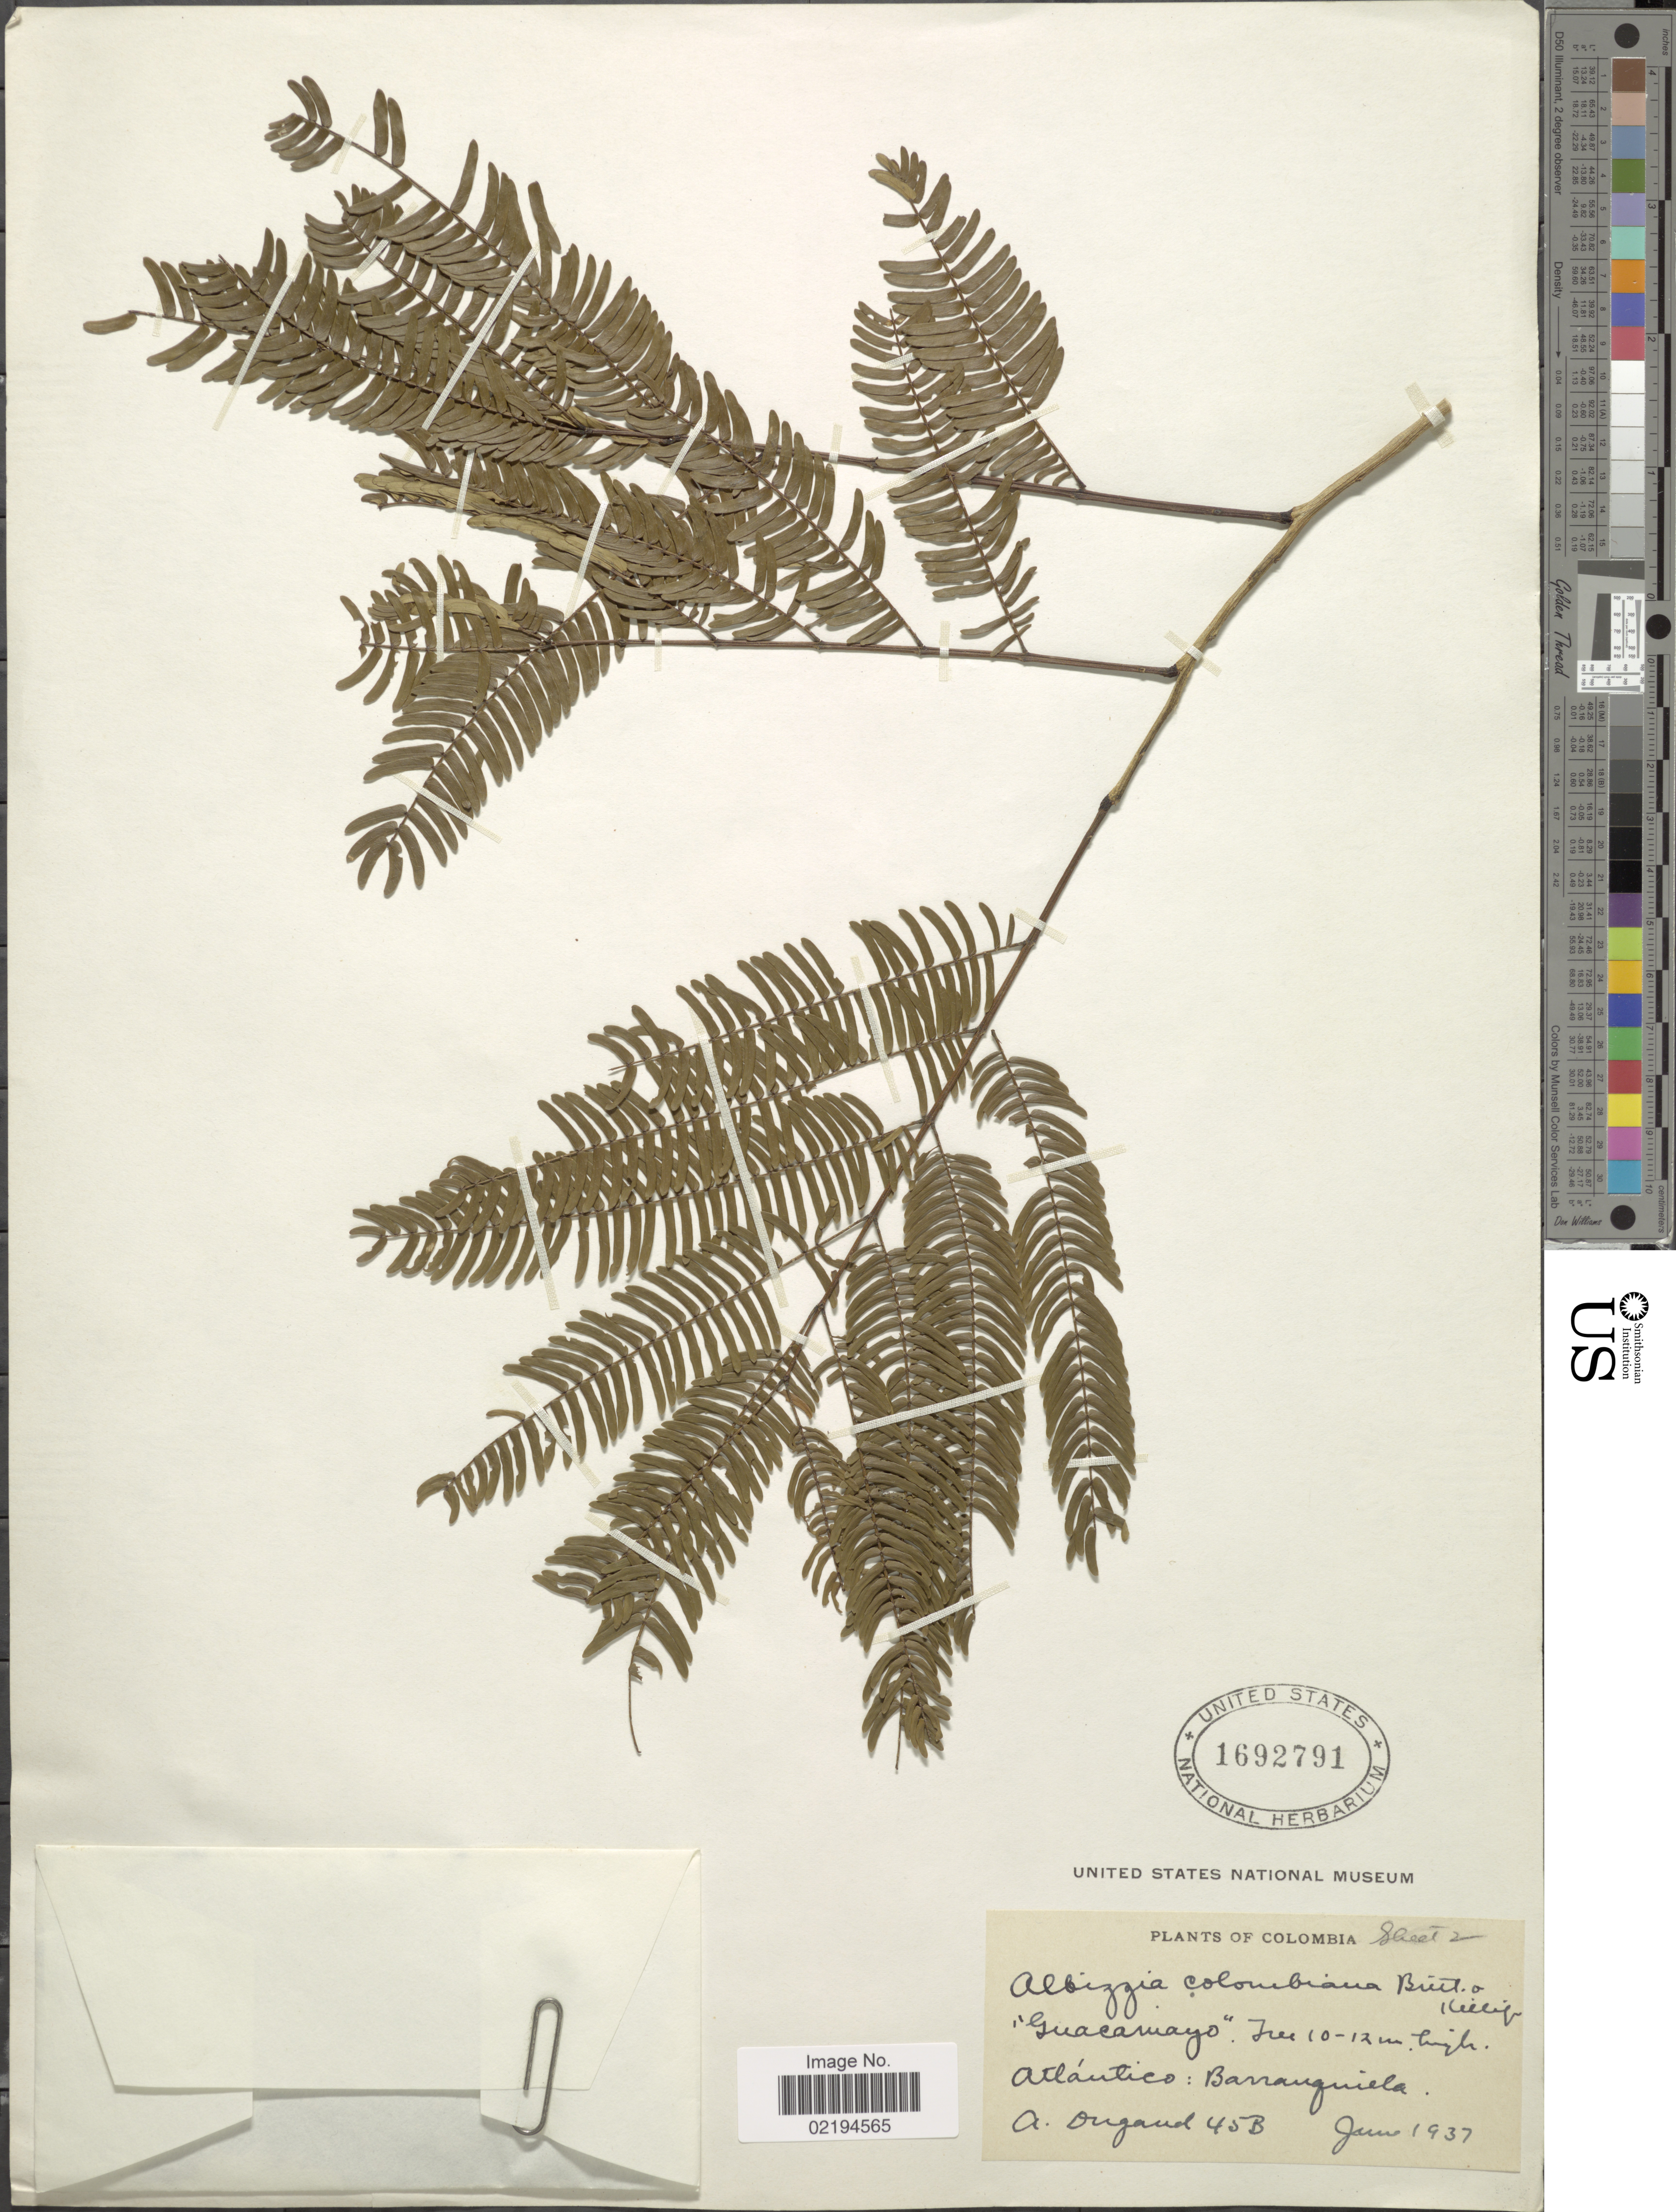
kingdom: Plantae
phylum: Tracheophyta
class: Magnoliopsida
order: Fabales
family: Fabaceae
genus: Pseudalbizzia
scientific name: Pseudalbizzia niopoides var. colombiana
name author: (Britton) Koenen & Duno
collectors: A. Dugand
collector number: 45B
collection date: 1937-06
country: Colombia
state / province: Atlántico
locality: Barranquilla.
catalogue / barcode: US 1692791